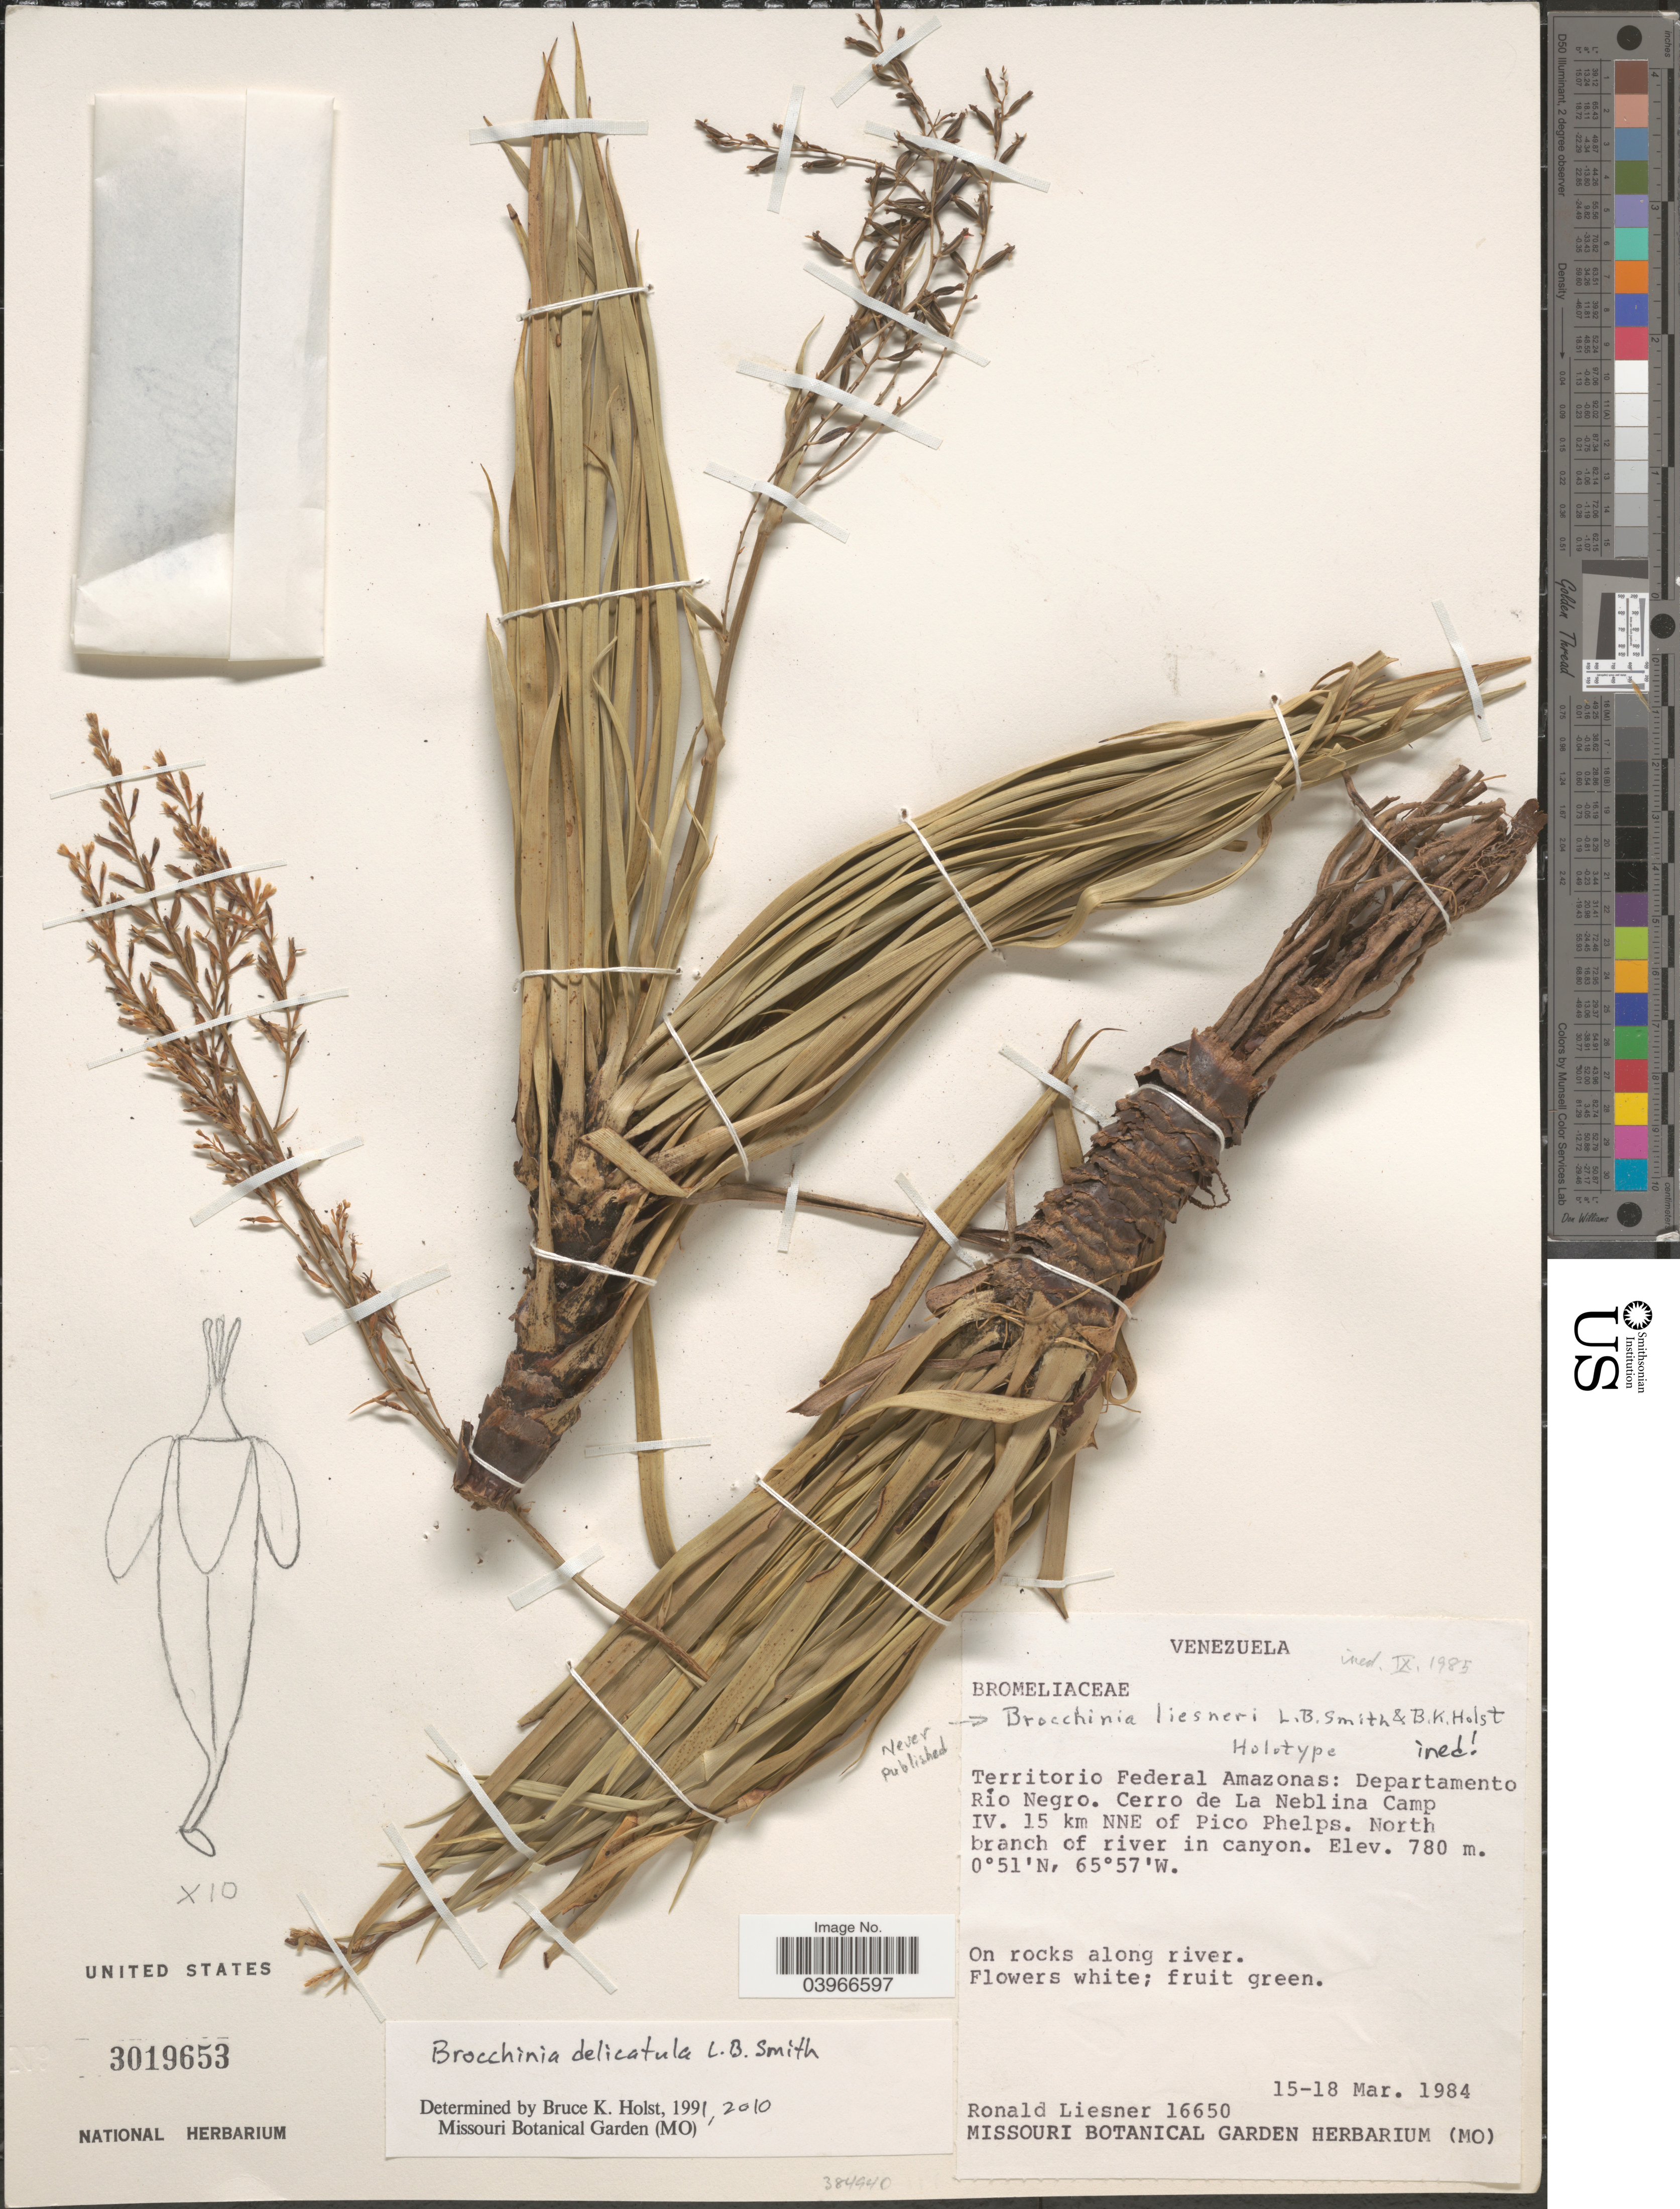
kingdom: Plantae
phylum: Tracheophyta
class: Liliopsida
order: Poales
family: Bromeliaceae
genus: Brocchinia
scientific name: Brocchinia delicatula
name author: L.B. Sm.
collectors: R. L. Liesner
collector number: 16650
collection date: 1984-03-15/1984-03-18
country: Venezuela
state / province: Amazonas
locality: Territorio Federal Amazonas: Departamento Río Negro. Cerro de La Neblina Camp IV. 15 km NNE of Pico Phelps. North branch of river in canyon.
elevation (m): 780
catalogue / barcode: US 3019653